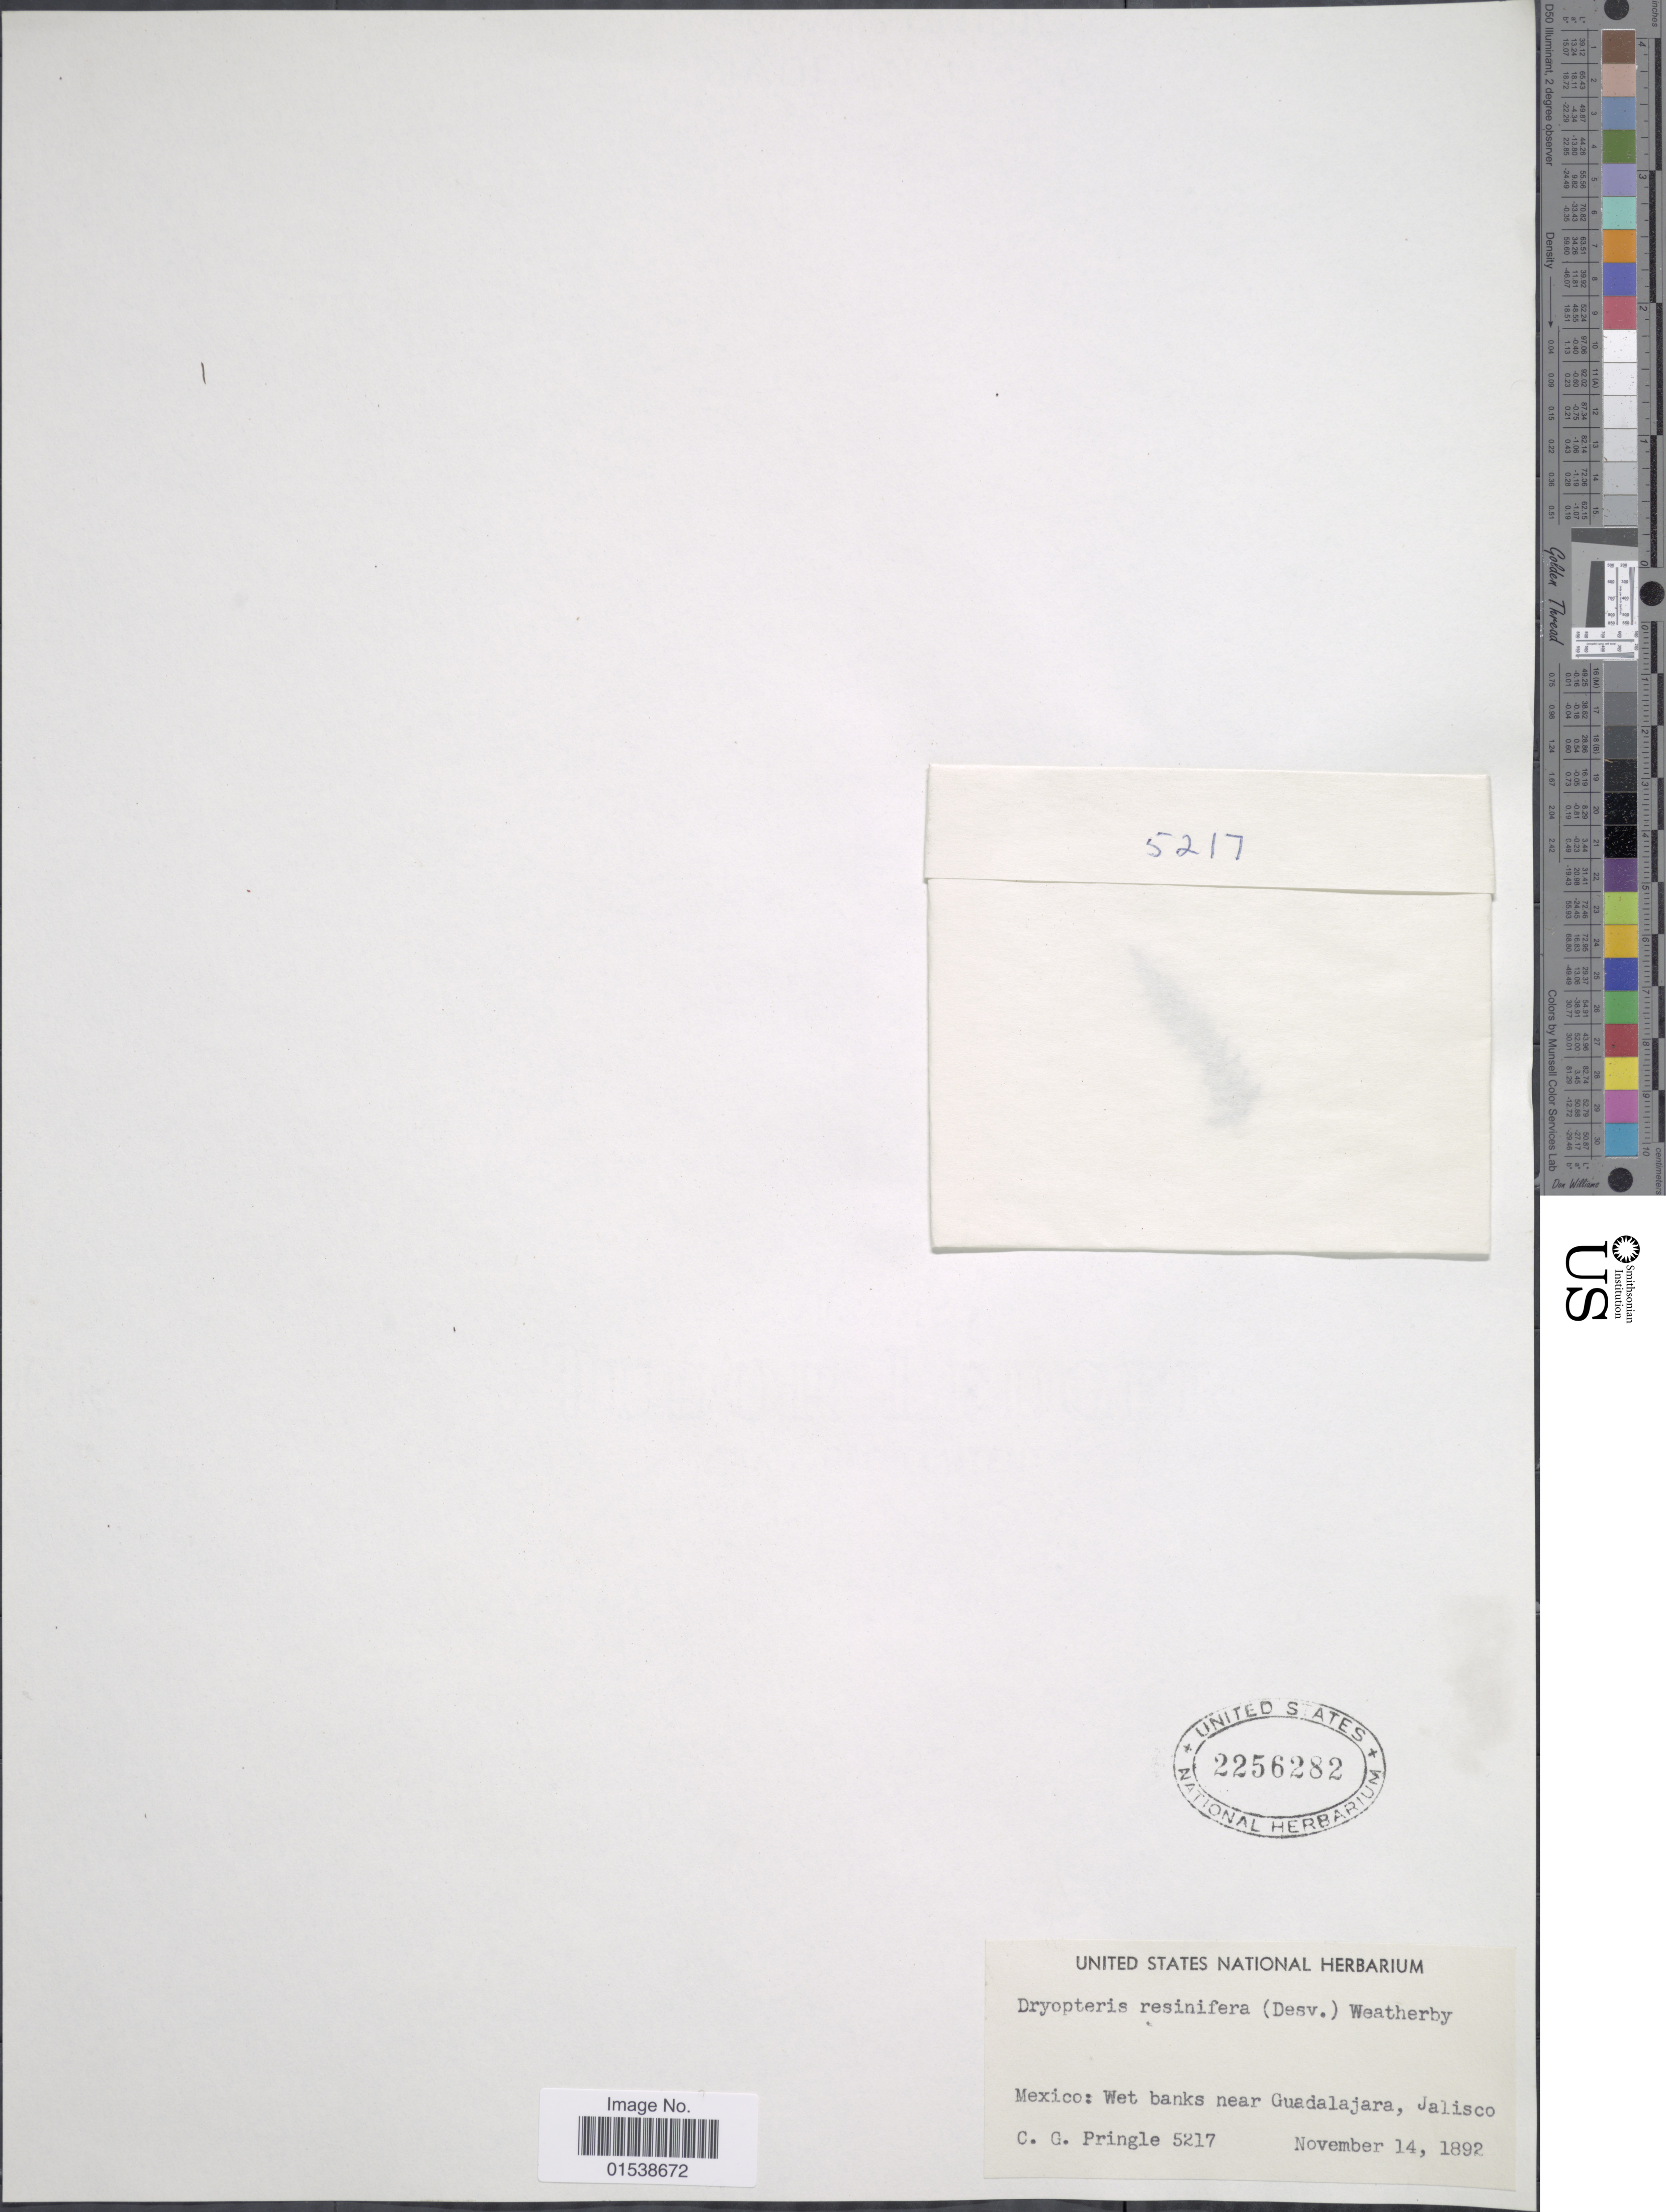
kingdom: Plantae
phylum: Tracheophyta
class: Polypodiopsida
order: Polypodiales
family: Thelypteridaceae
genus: Amauropelta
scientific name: Amauropelta resinifera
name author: (Desv.) Pic. Serm.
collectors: C. G. Pringle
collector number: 5217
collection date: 1892-11-14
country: Mexico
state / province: Jalisco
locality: Mexico: wet banks near Guadalajara, Jalisco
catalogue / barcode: US 2256282